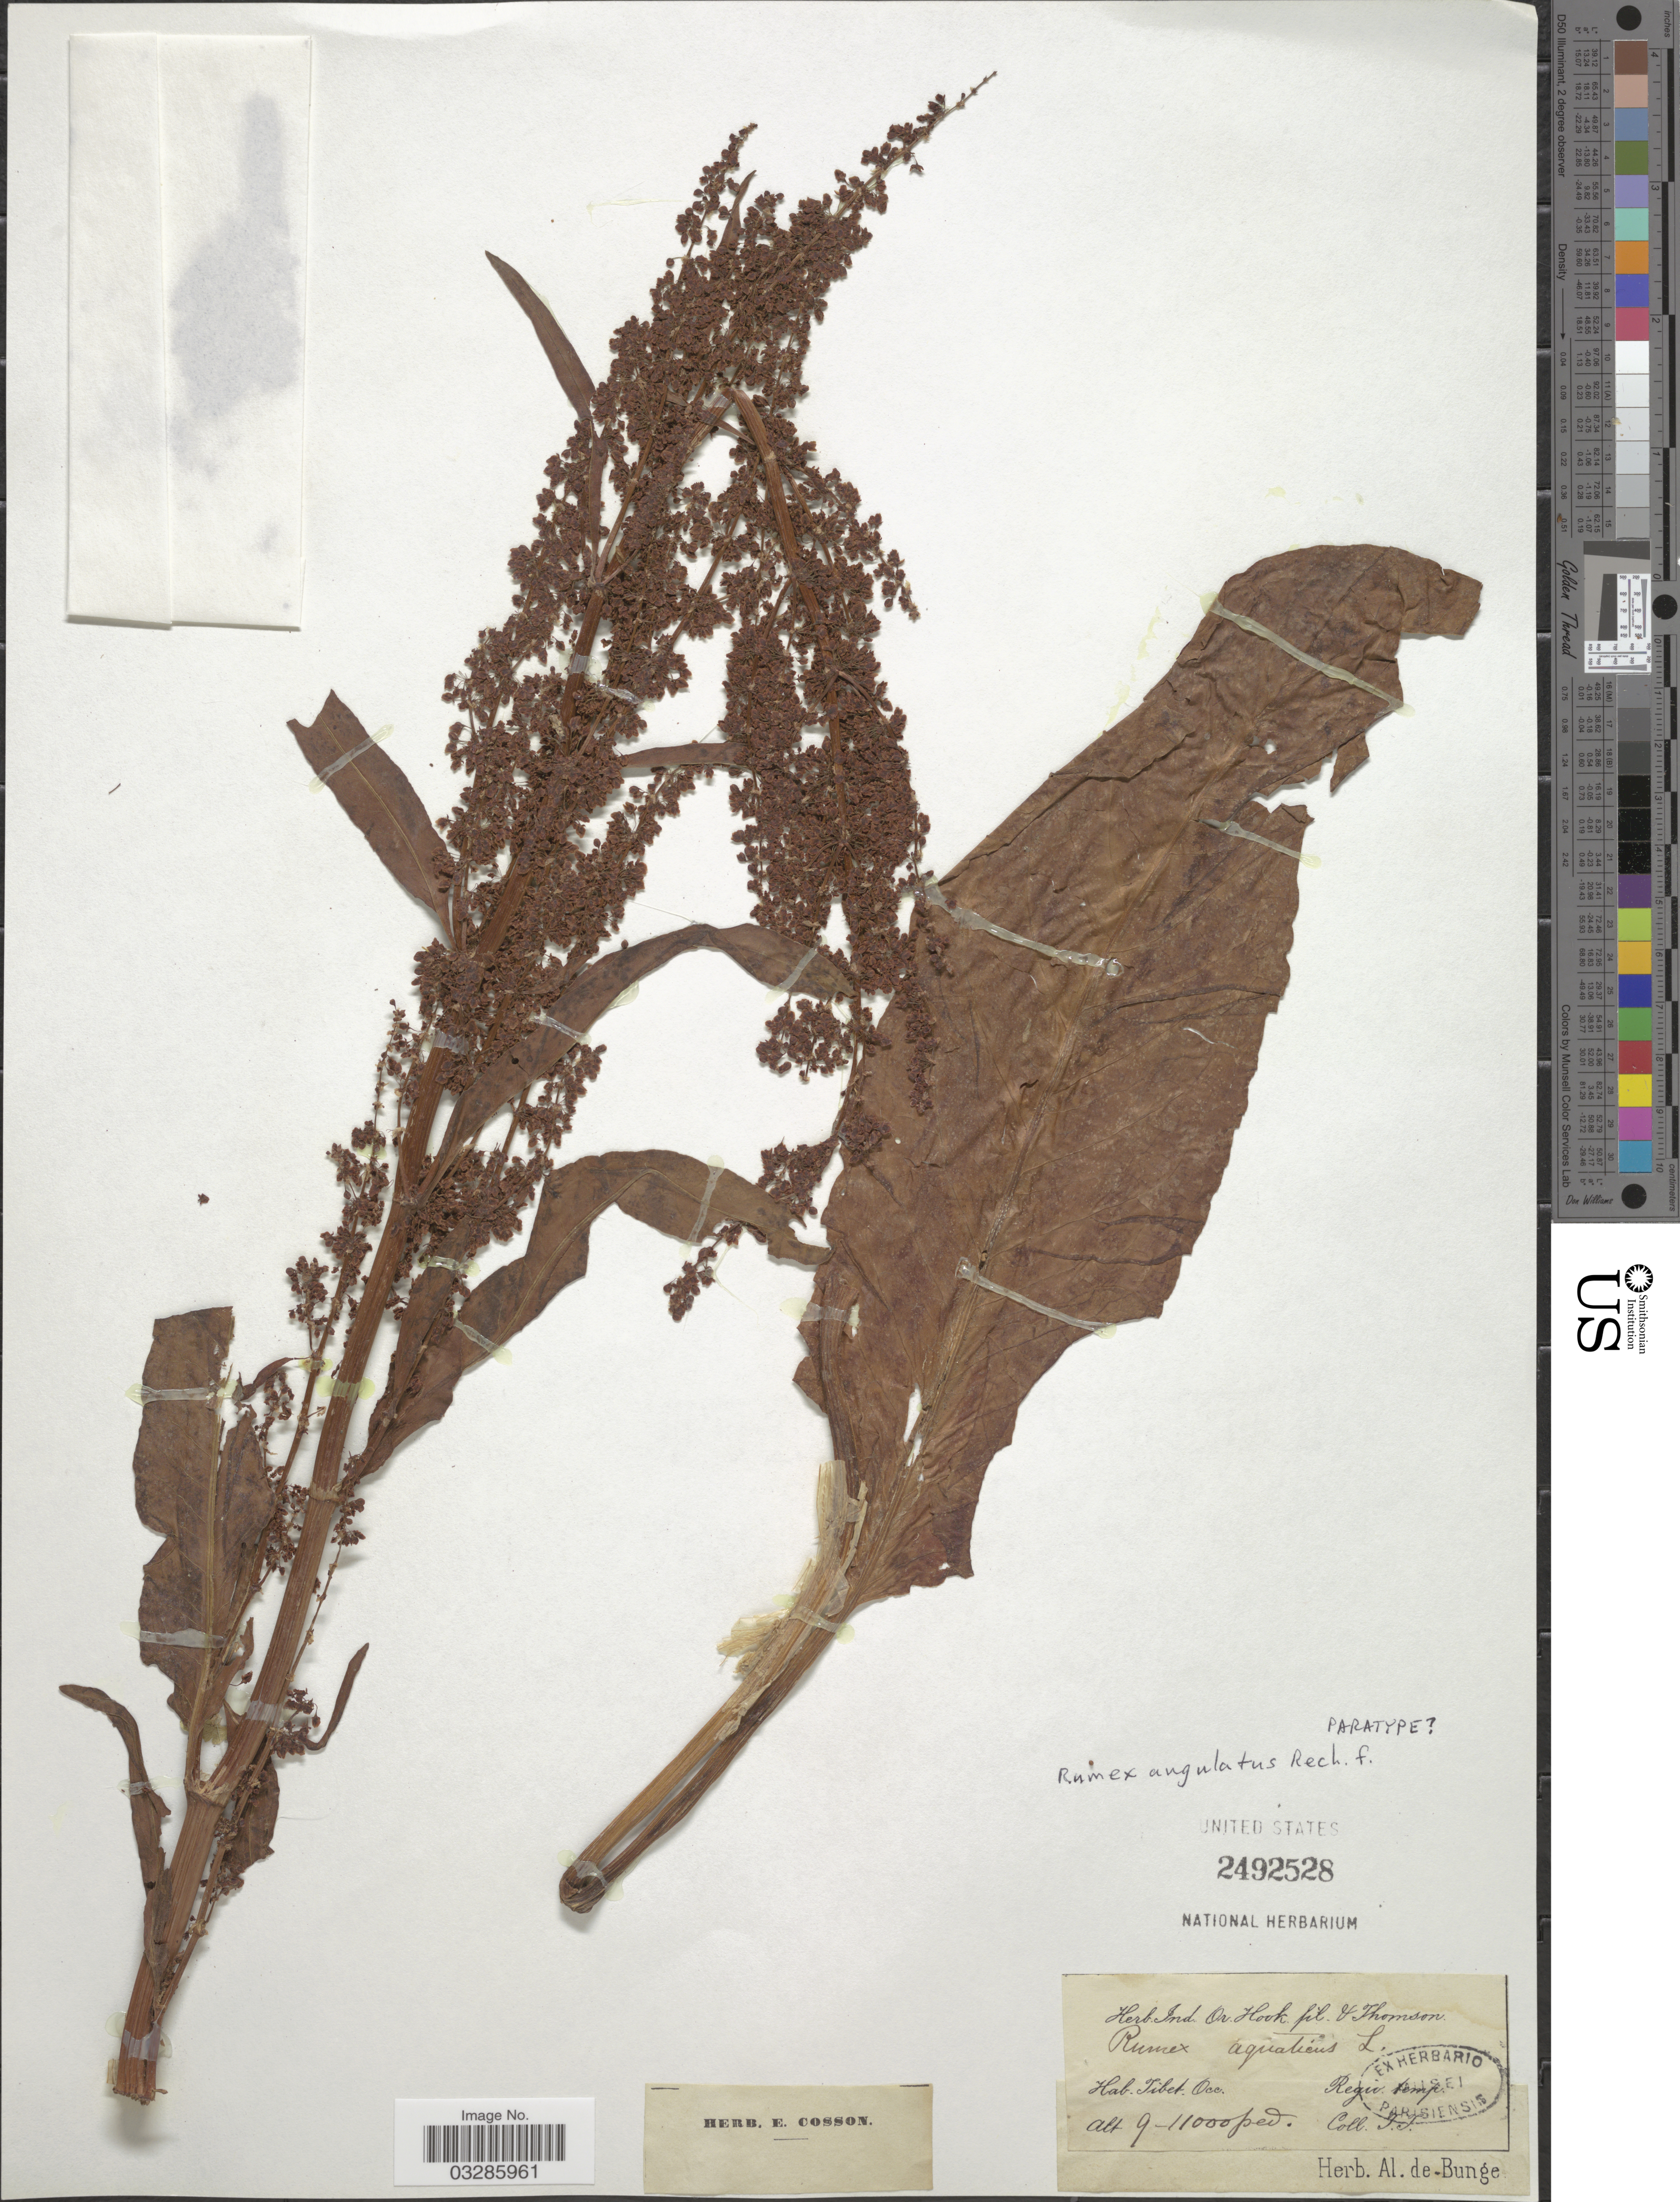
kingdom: Plantae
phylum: Tracheophyta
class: Magnoliopsida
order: Caryophyllales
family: Polygonaceae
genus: Rumex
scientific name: Rumex angulatus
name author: Rech. f.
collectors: T. Thompson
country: China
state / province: Xizang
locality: Tibet. Occ.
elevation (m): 2743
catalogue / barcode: US 2492528